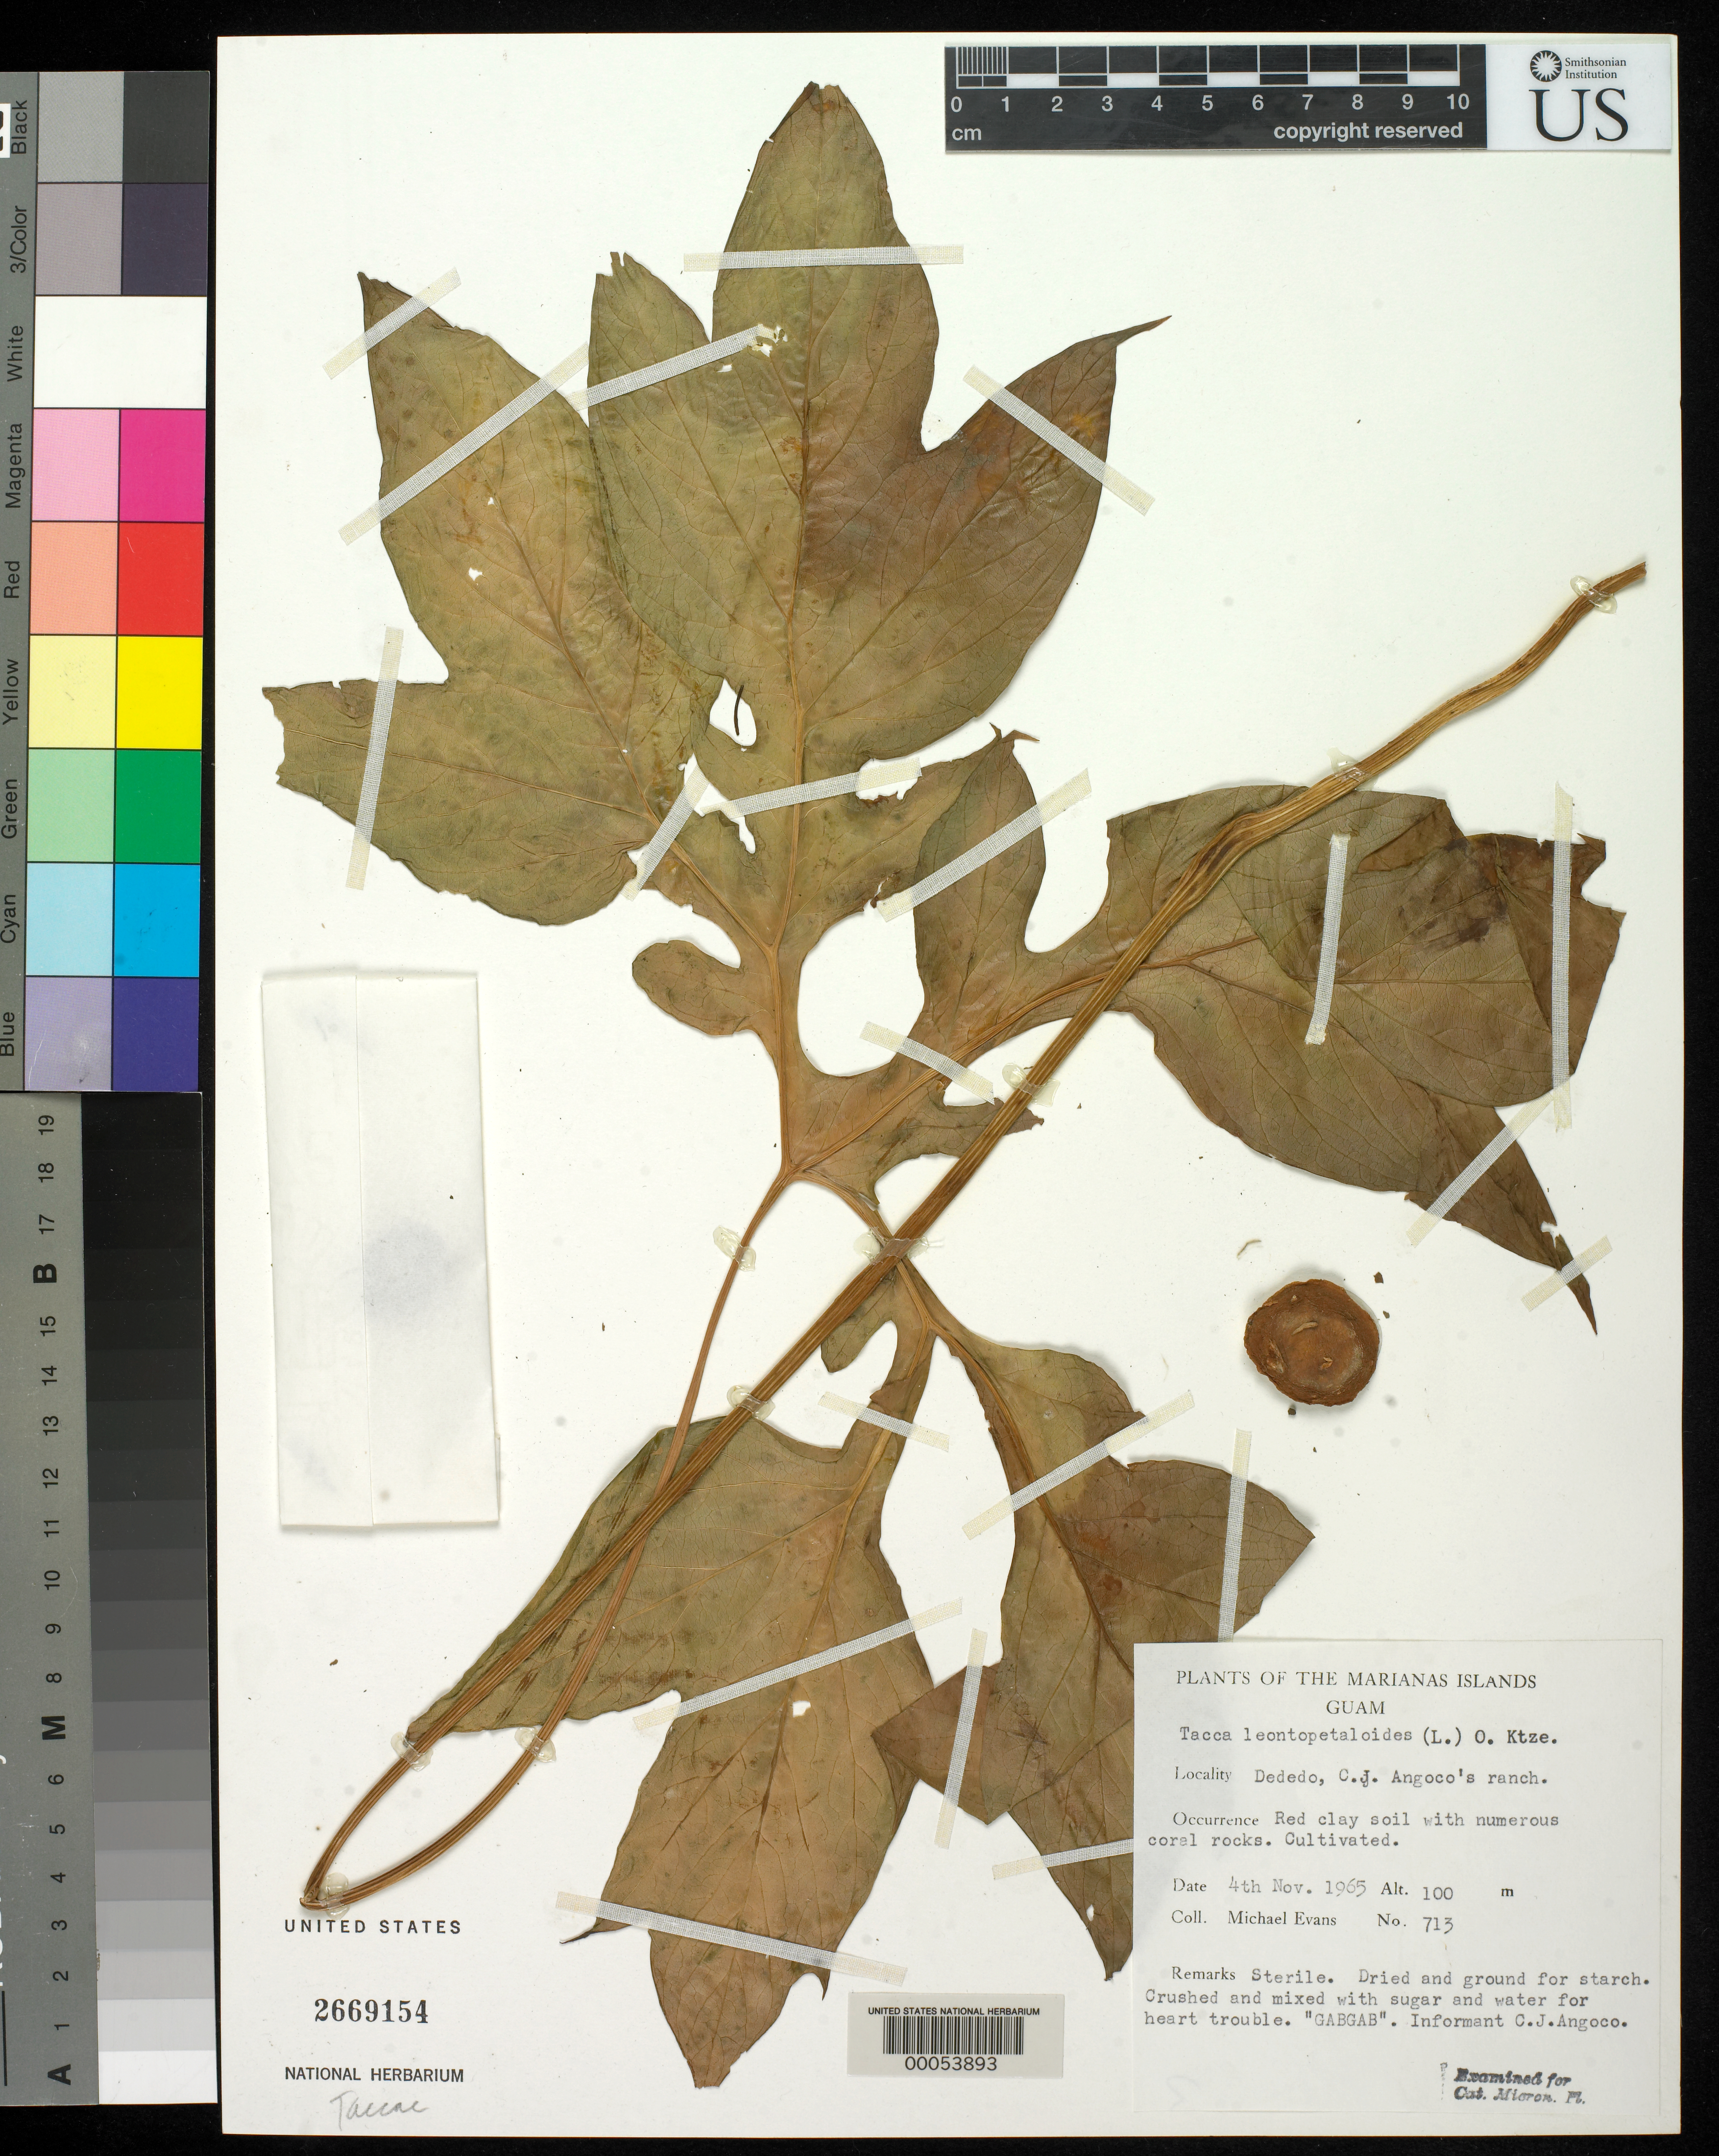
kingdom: Plantae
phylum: Tracheophyta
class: Liliopsida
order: Dioscoreales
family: Dioscoreaceae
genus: Tacca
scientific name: Tacca leontopetaloides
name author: (L.) Kuntze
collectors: M. Evans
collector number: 713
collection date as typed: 04 Nov 1965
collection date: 1965-11-04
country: Guam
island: Guam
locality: Dededo, C.J. Angoco's ranch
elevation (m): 100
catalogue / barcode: US 2669154